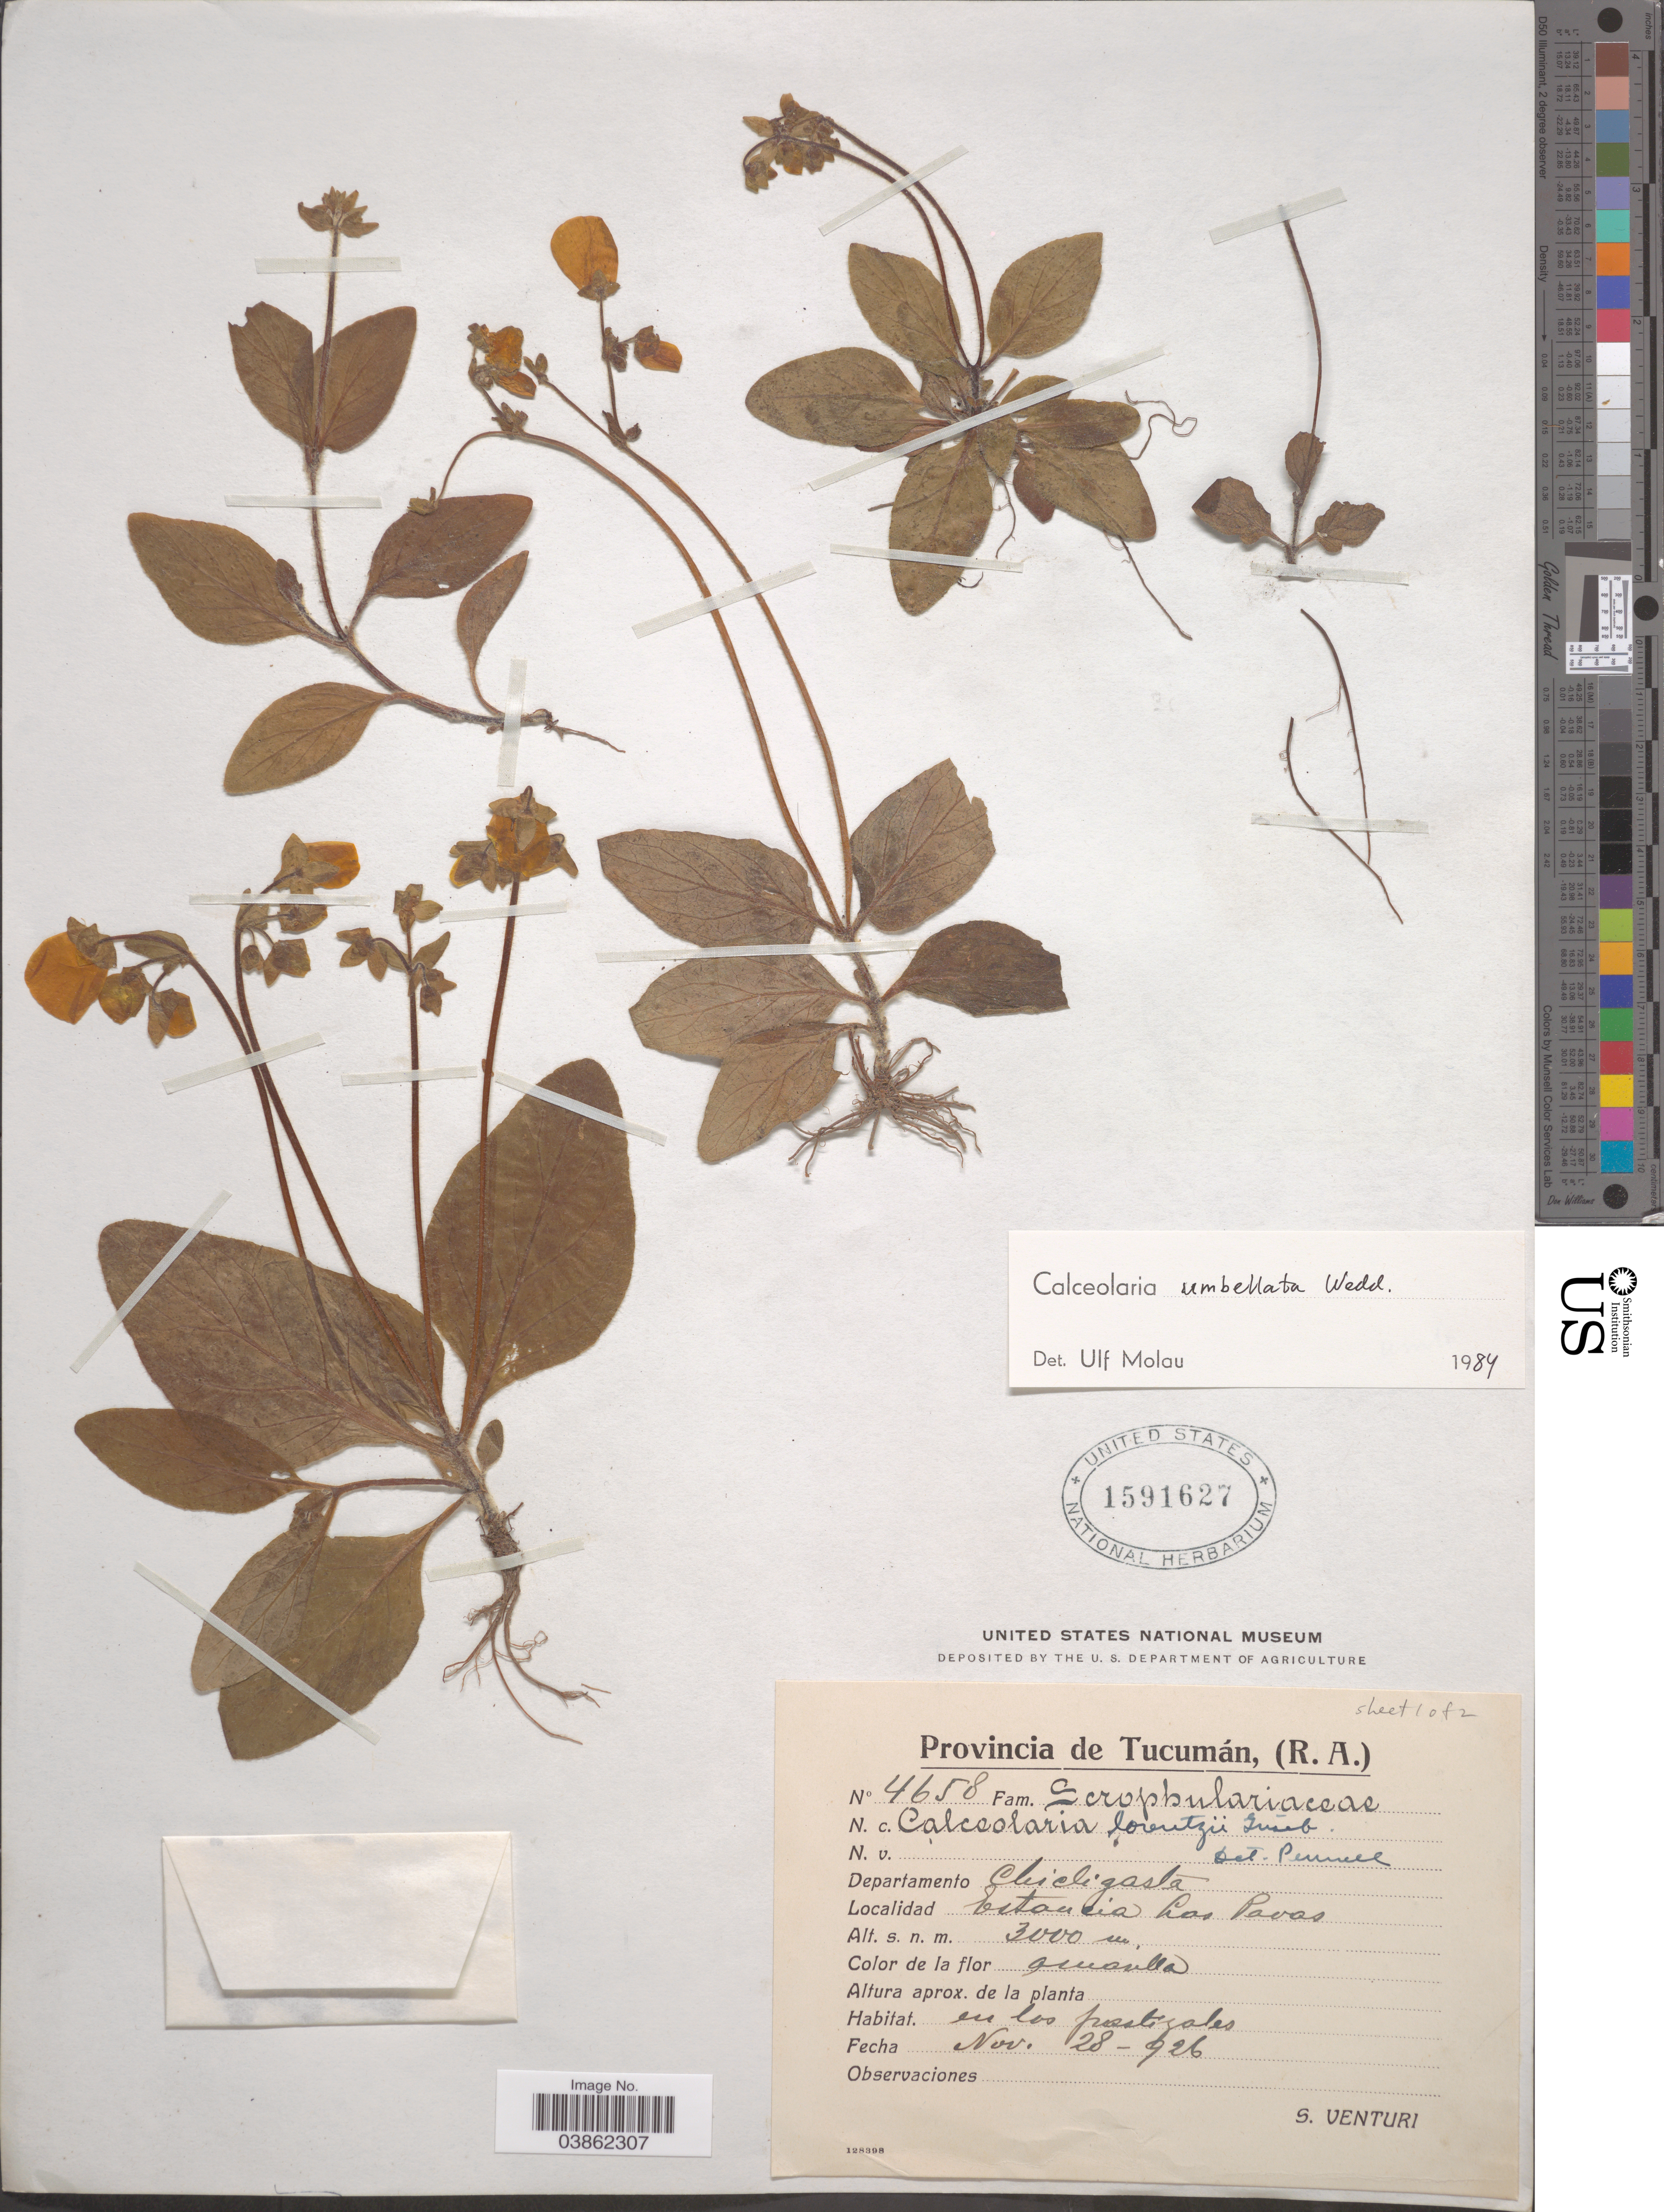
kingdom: Plantae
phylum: Tracheophyta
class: Magnoliopsida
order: Lamiales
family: Calceolariaceae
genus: Calceolaria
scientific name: Calceolaria umbellata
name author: Wedd.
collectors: S. Venturi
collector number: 4658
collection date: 1926-11-28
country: Argentina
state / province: Tucuman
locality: Departamento Chicligasta. Estancia Las Pavas.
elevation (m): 3000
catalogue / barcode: US 1591627